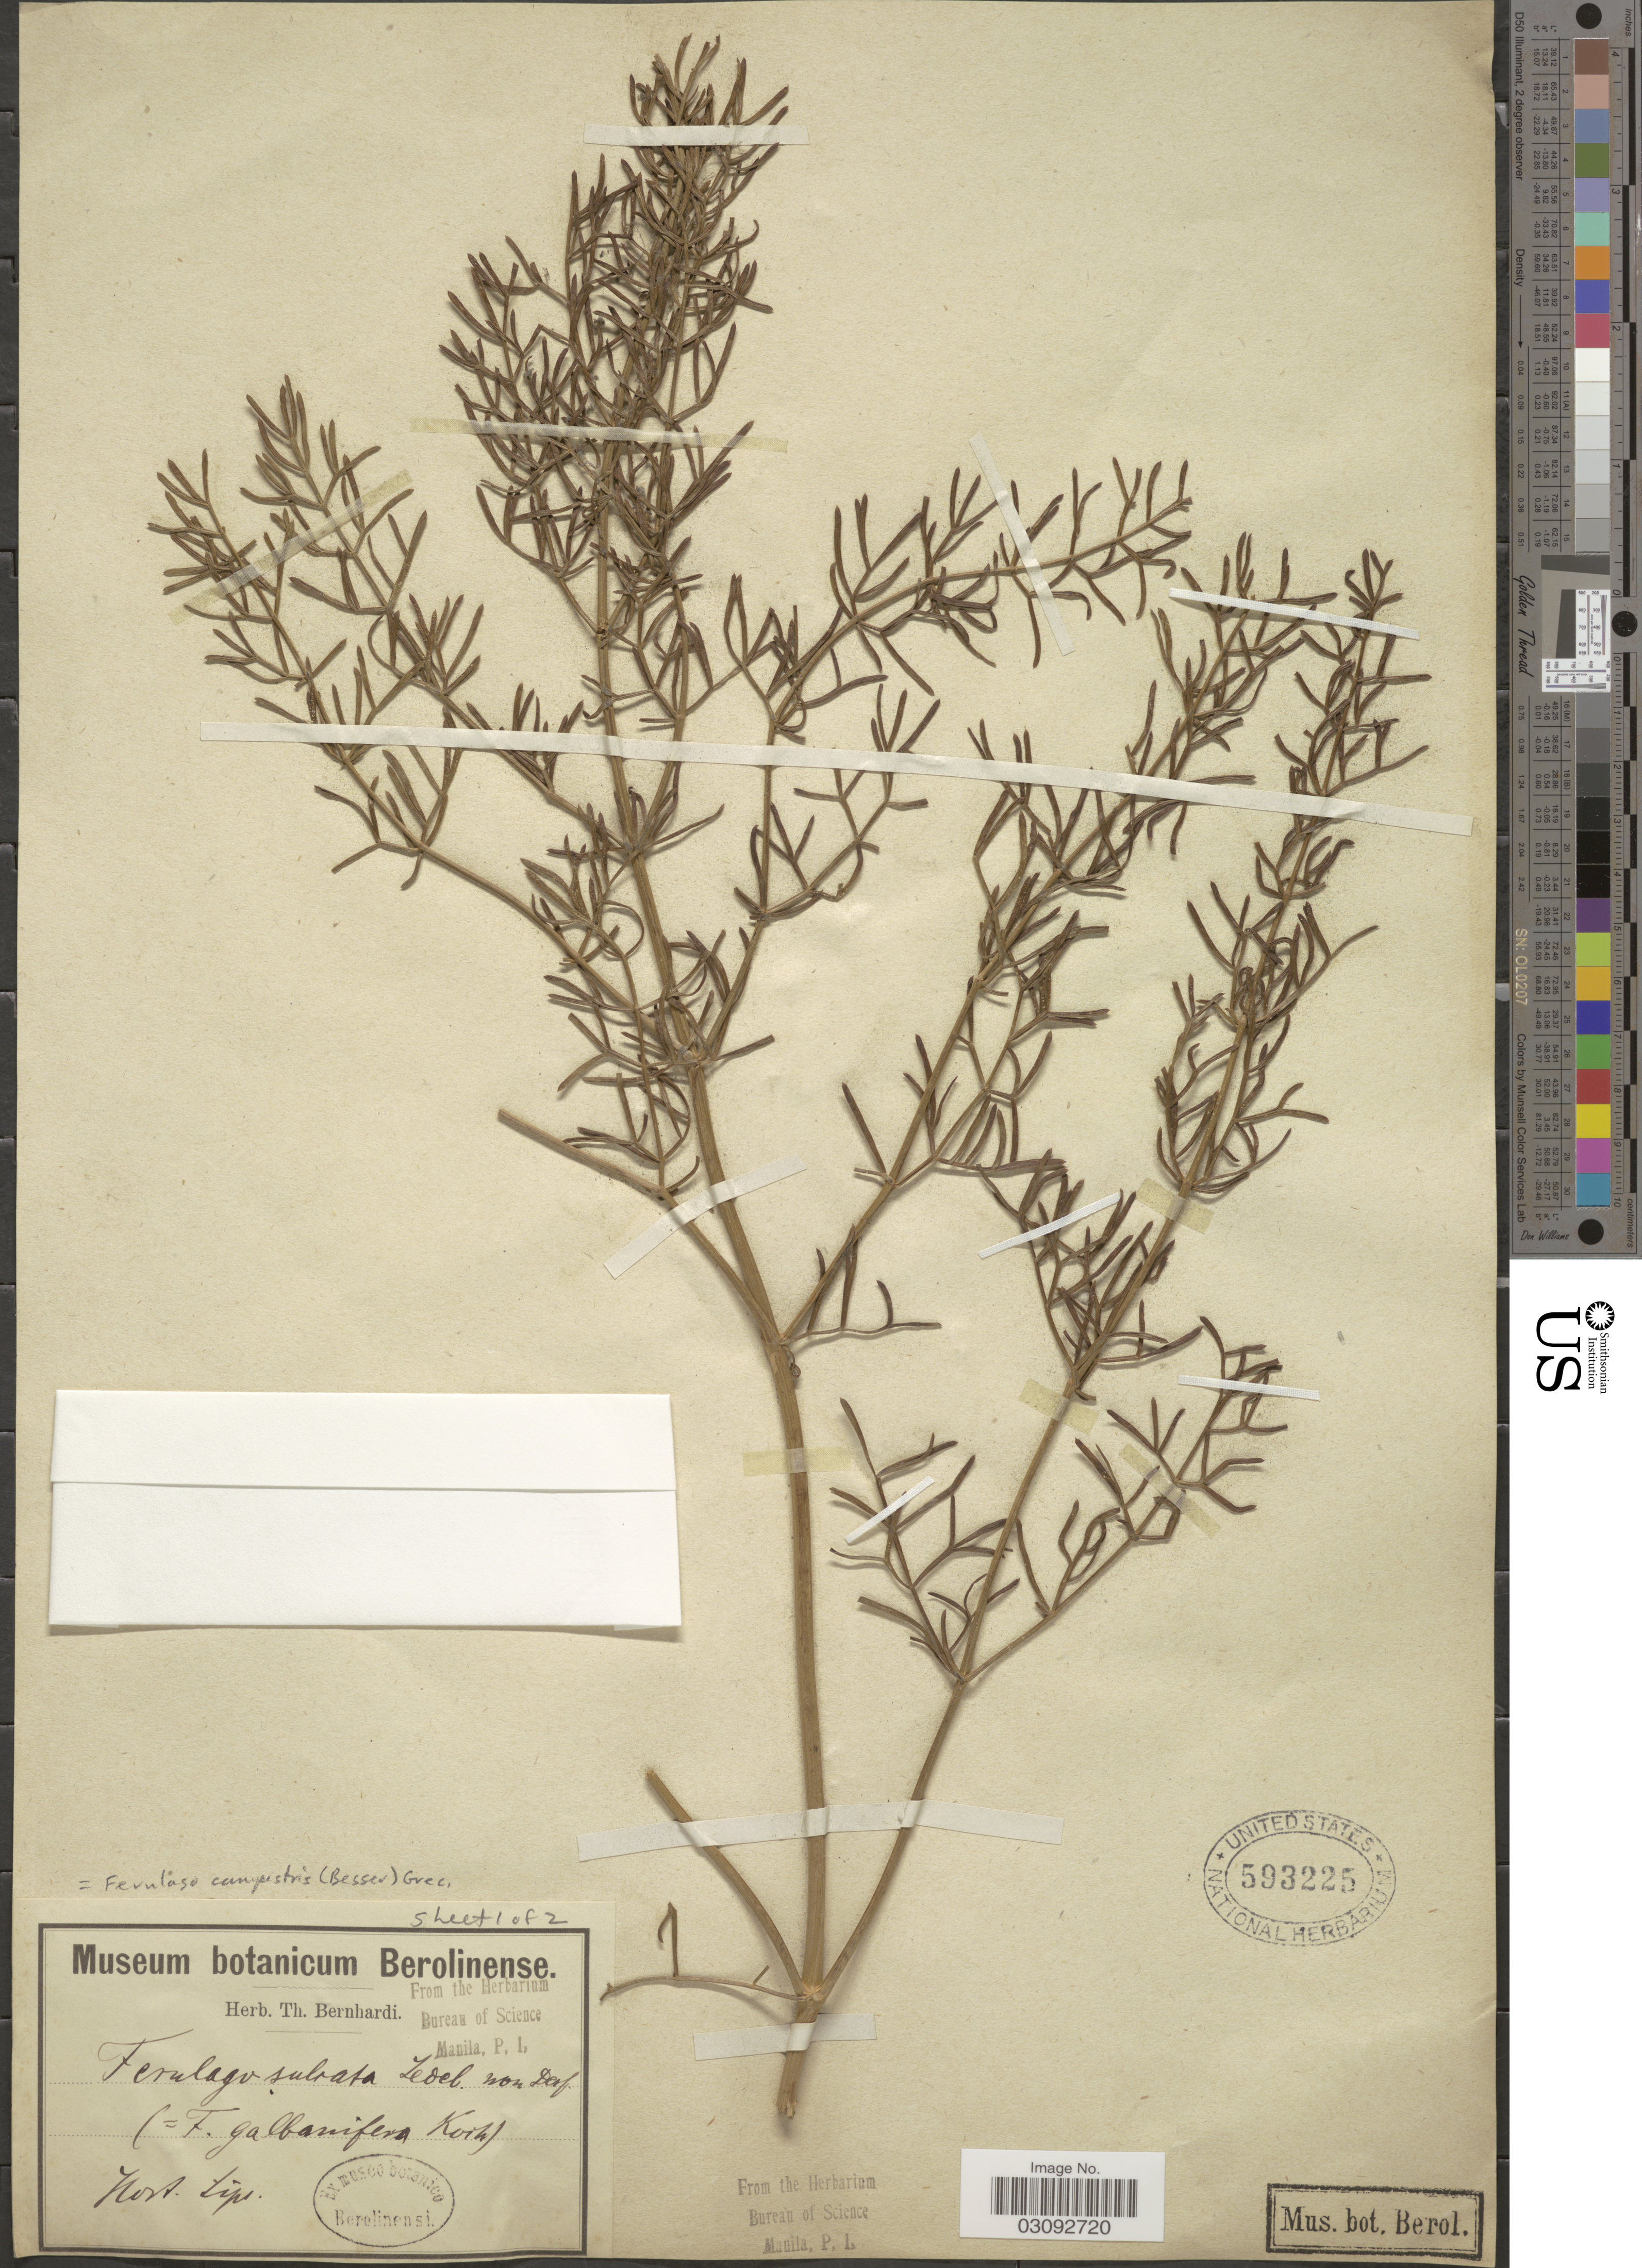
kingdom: Plantae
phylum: Tracheophyta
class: Magnoliopsida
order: Apiales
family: Apiaceae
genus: Ferulago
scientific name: Ferulago campestris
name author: (Besser) Grecescu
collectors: Ex herb. Th. Bernhardi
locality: Hort. Lips [interpreted].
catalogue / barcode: US 593225